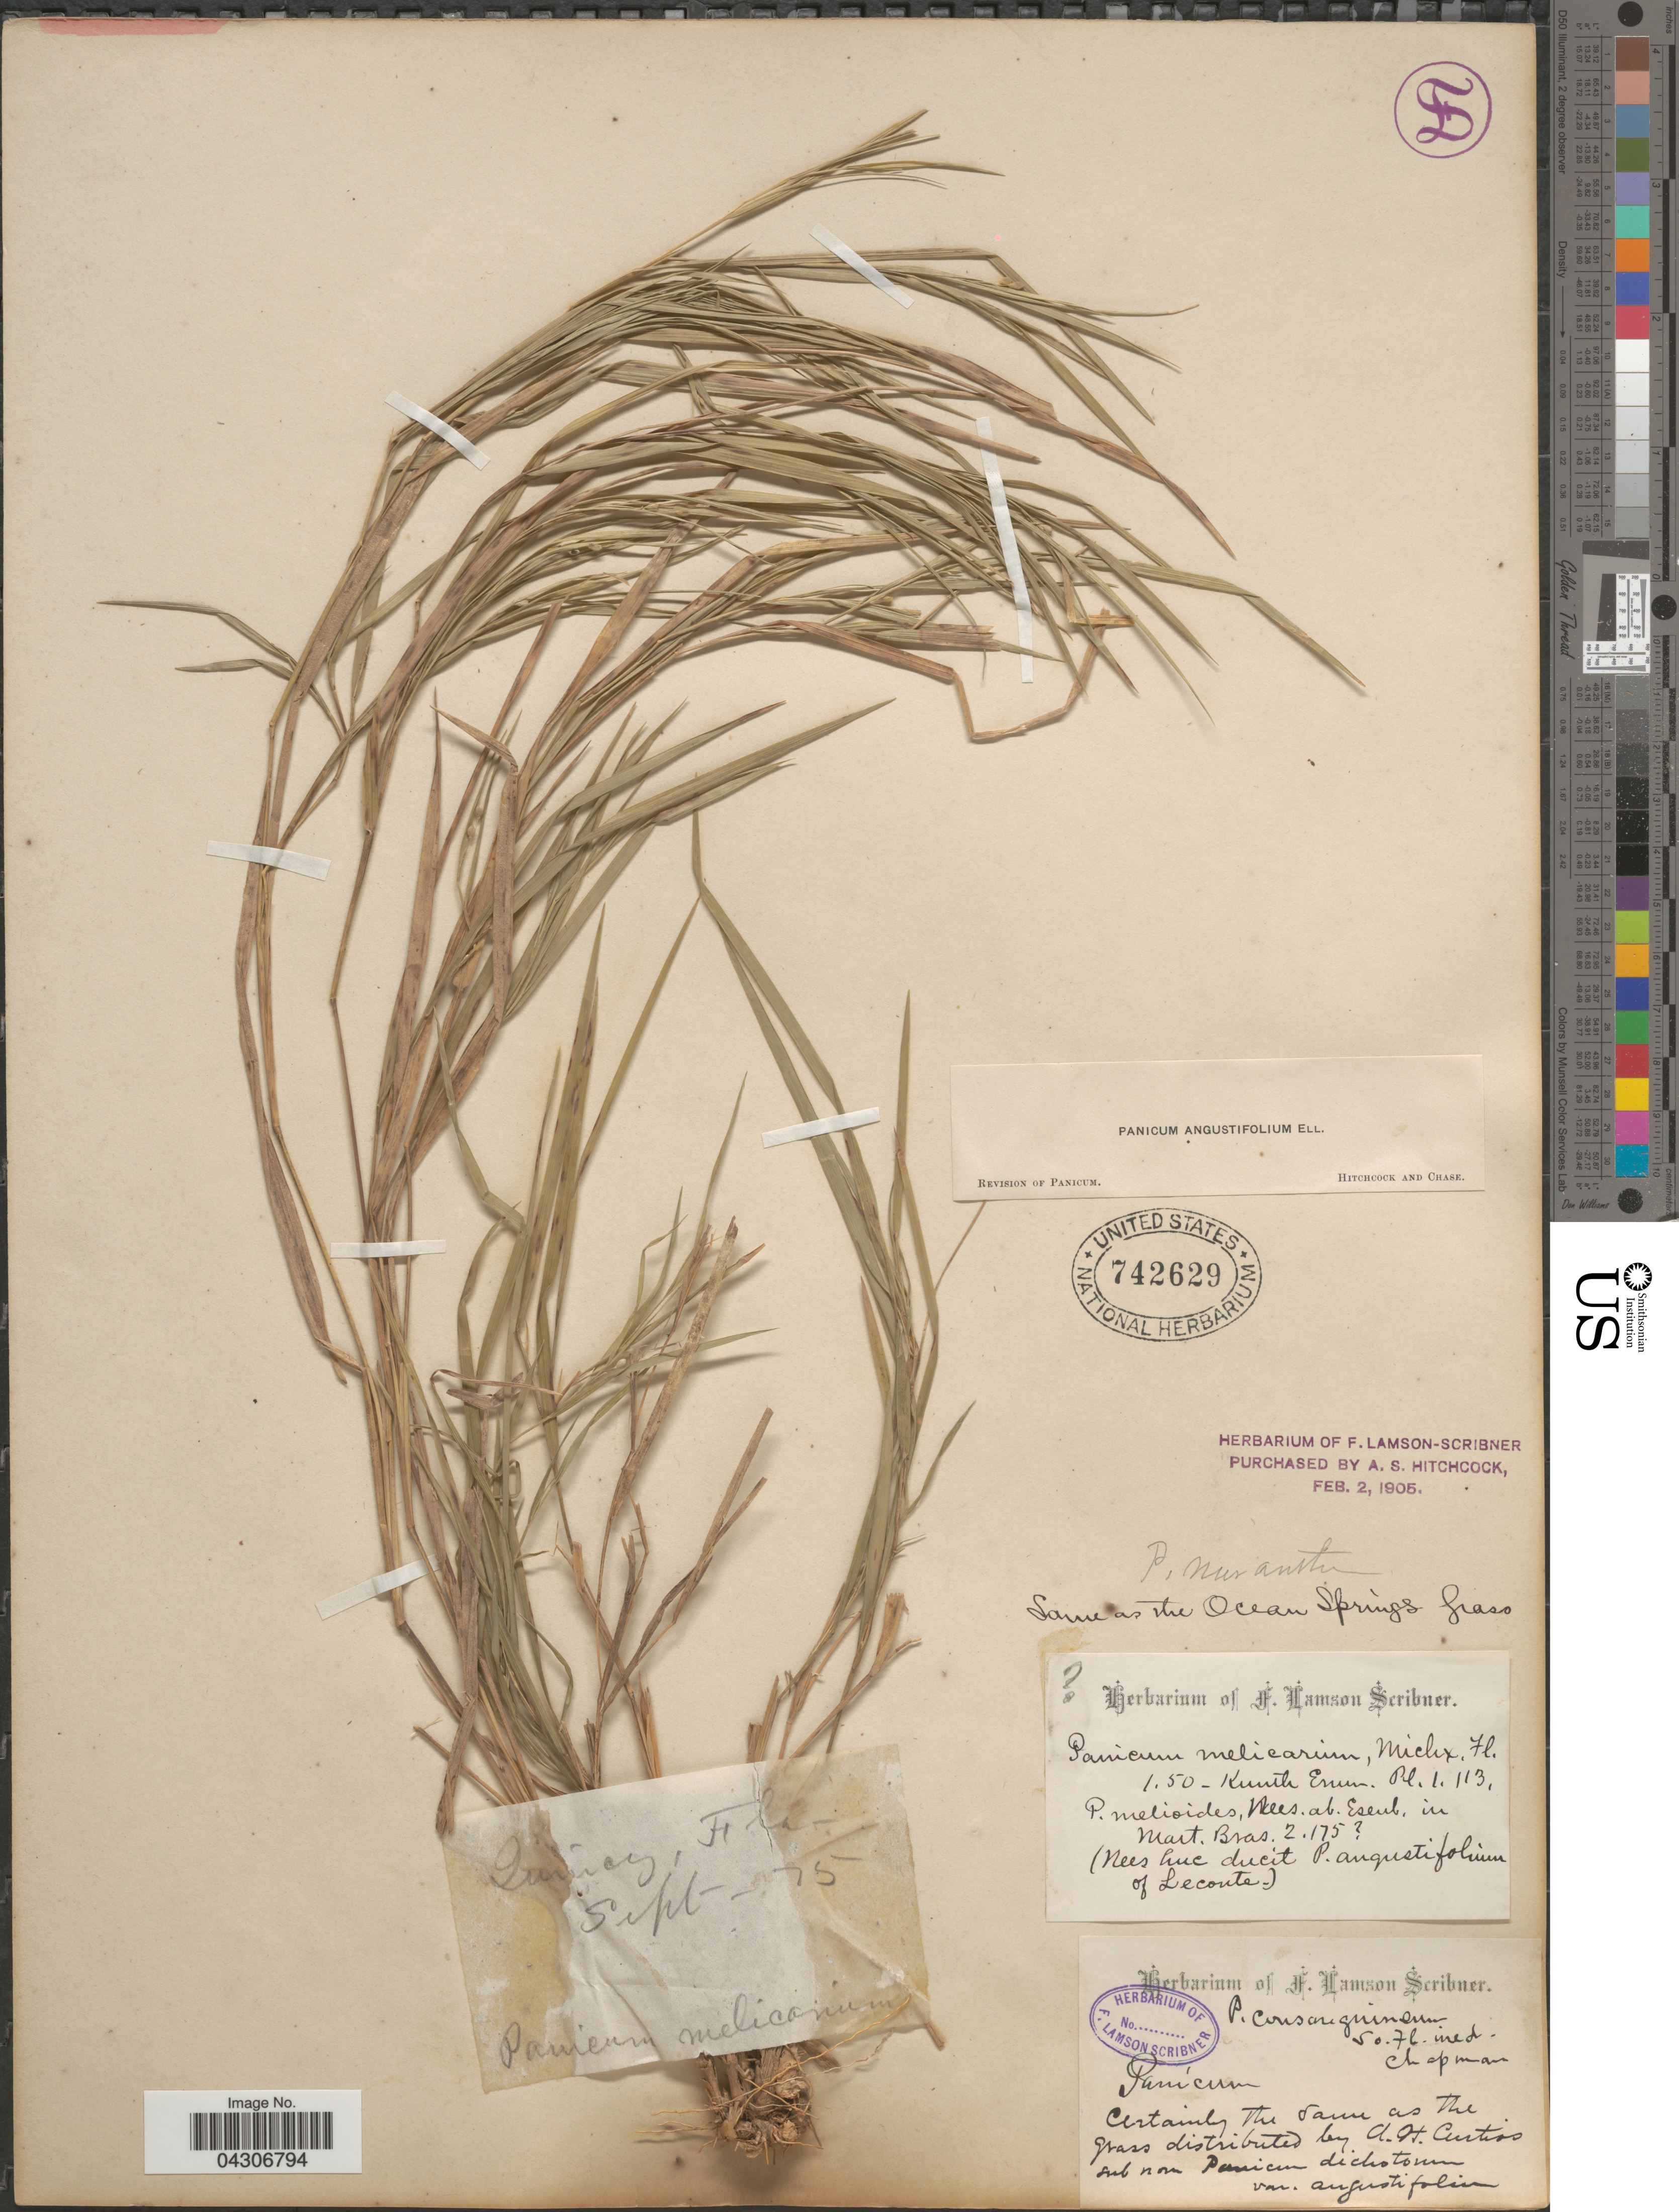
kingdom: Plantae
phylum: Tracheophyta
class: Liliopsida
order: Poales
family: Poaceae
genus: Dichanthelium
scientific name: Dichanthelium aciculare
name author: (Desv. ex Poir.) Gould & C.A. Clark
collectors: ex herb. F. Lamson Scribner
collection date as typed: Transcribed d/m/y: /9/75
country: United States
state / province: Florida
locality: Quicy.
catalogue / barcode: US 742629